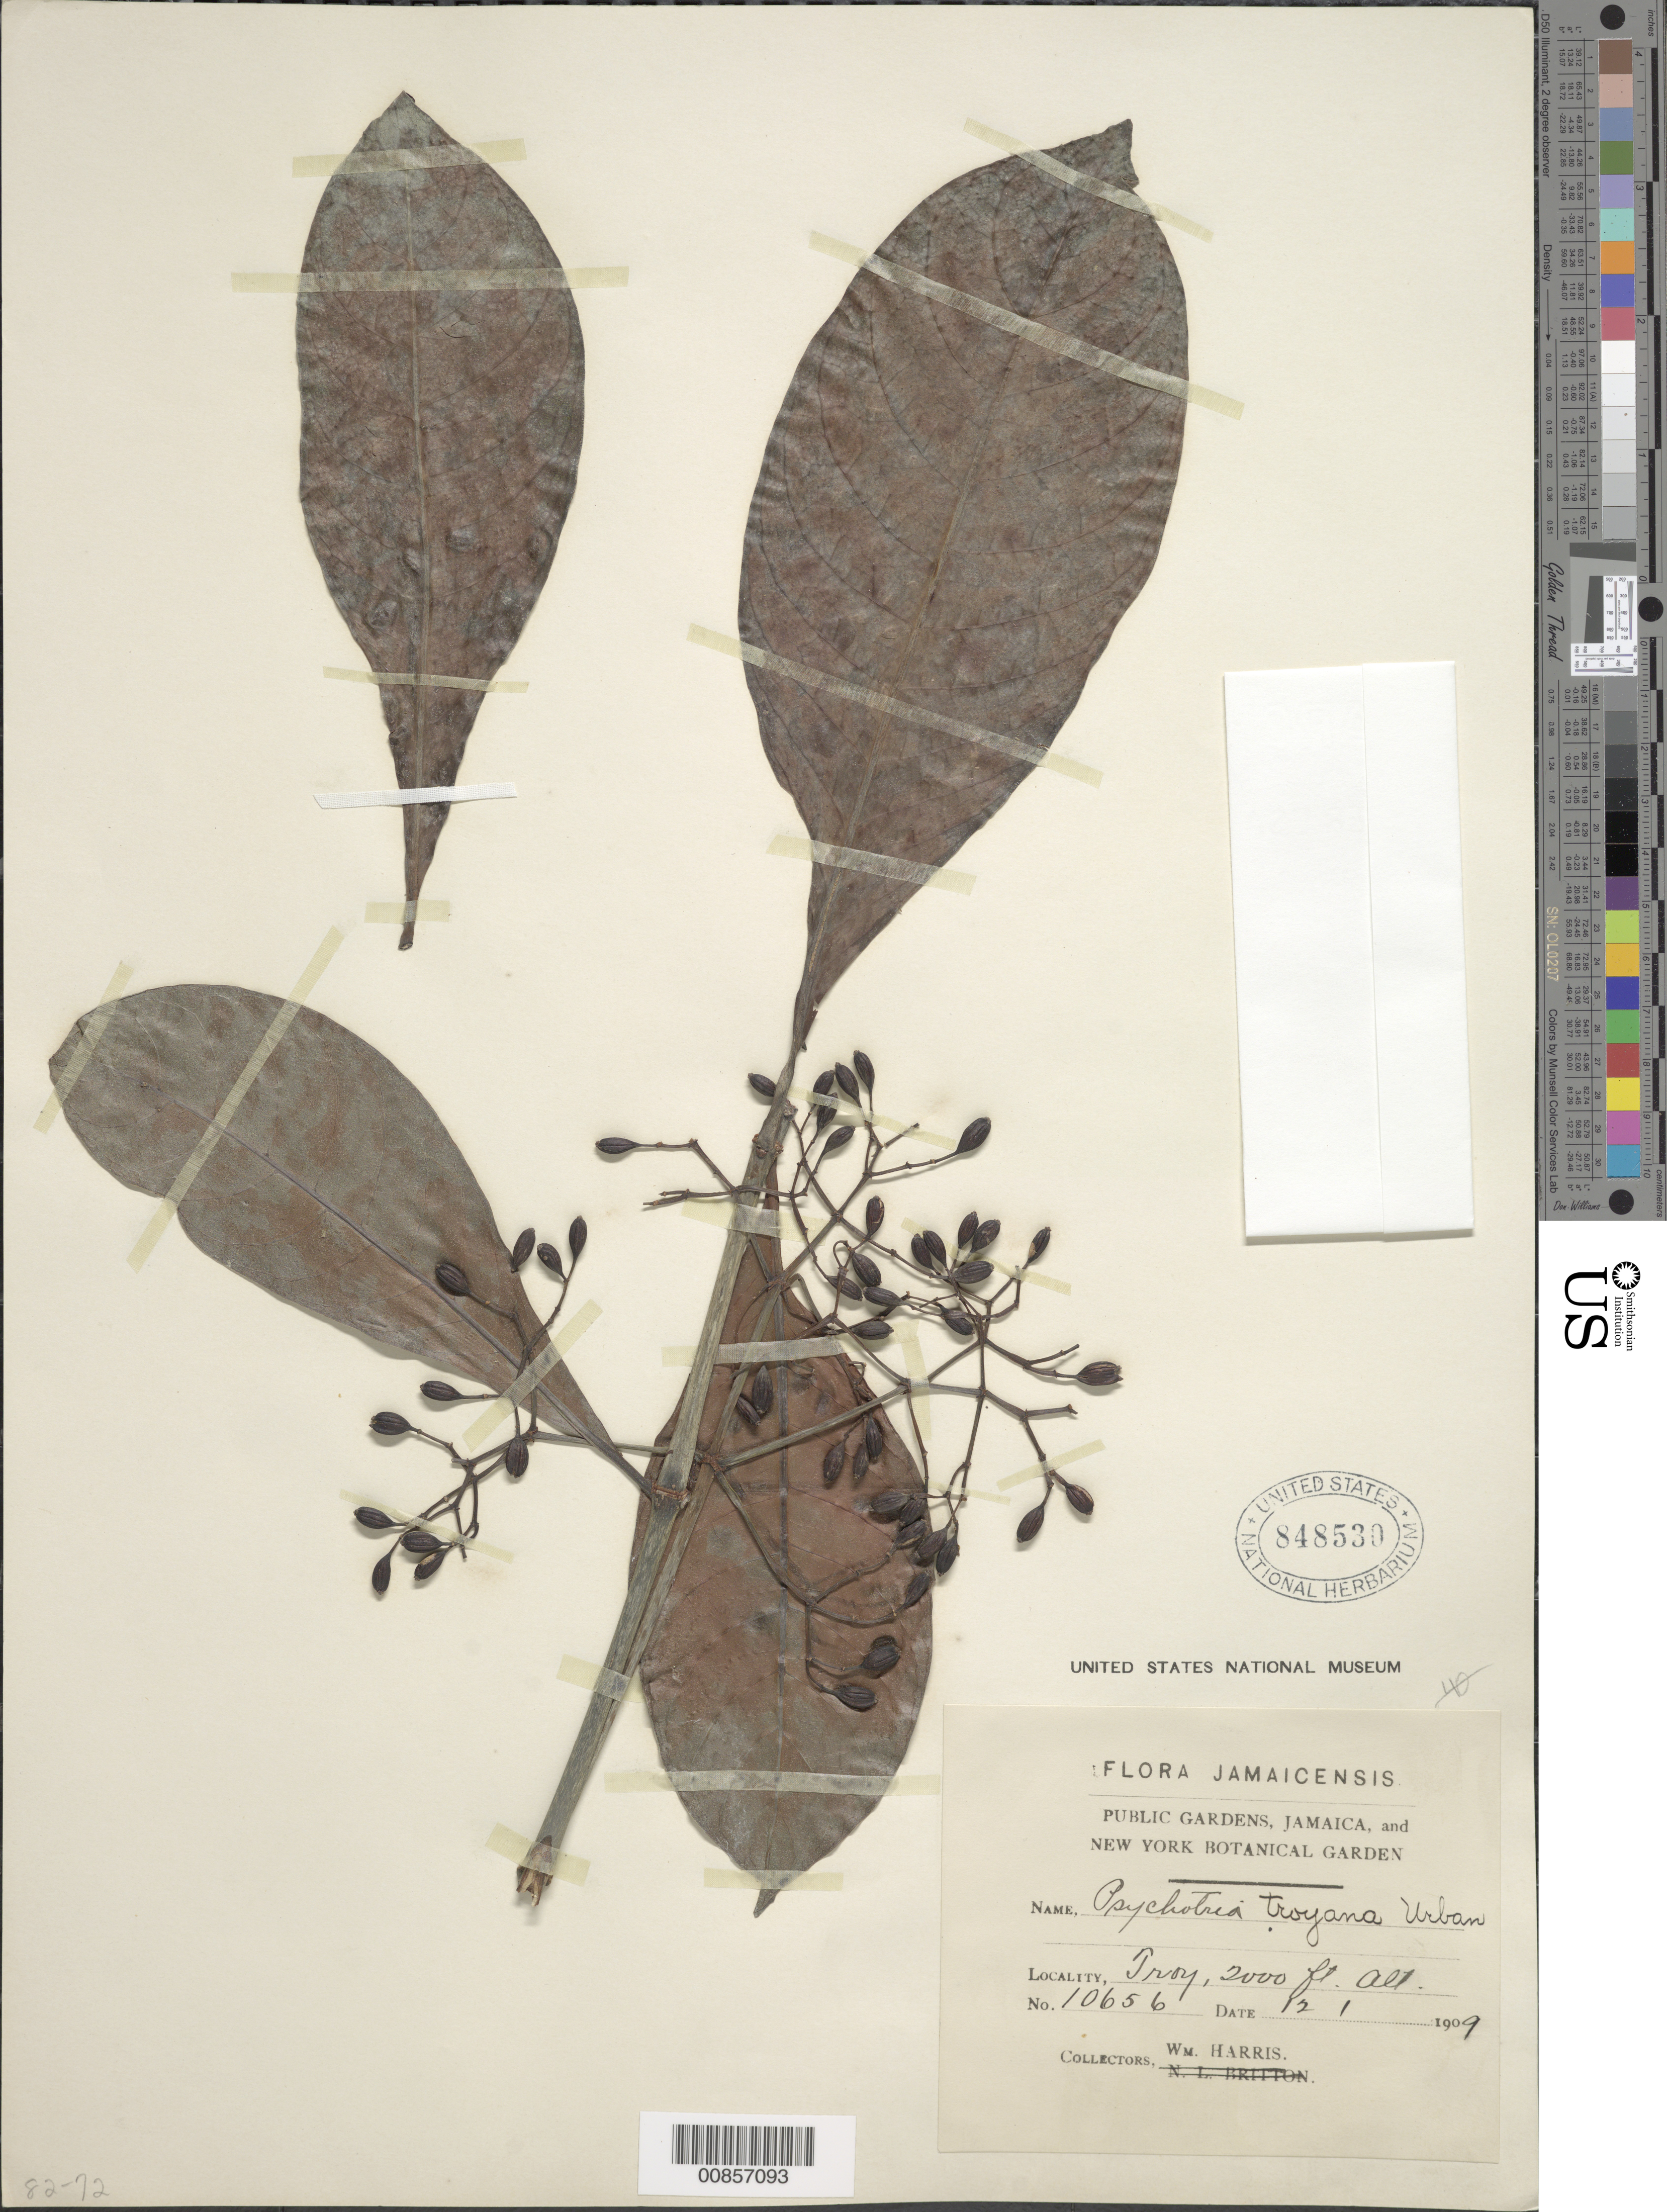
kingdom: Plantae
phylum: Tracheophyta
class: Magnoliopsida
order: Gentianales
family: Rubiaceae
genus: Psychotria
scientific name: Psychotria dura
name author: Sw. ex Griseb.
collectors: W. H. Harris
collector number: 10656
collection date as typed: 12 Jan 1909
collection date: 1909-01-12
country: Jamaica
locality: Troy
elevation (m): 610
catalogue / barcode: US 848530